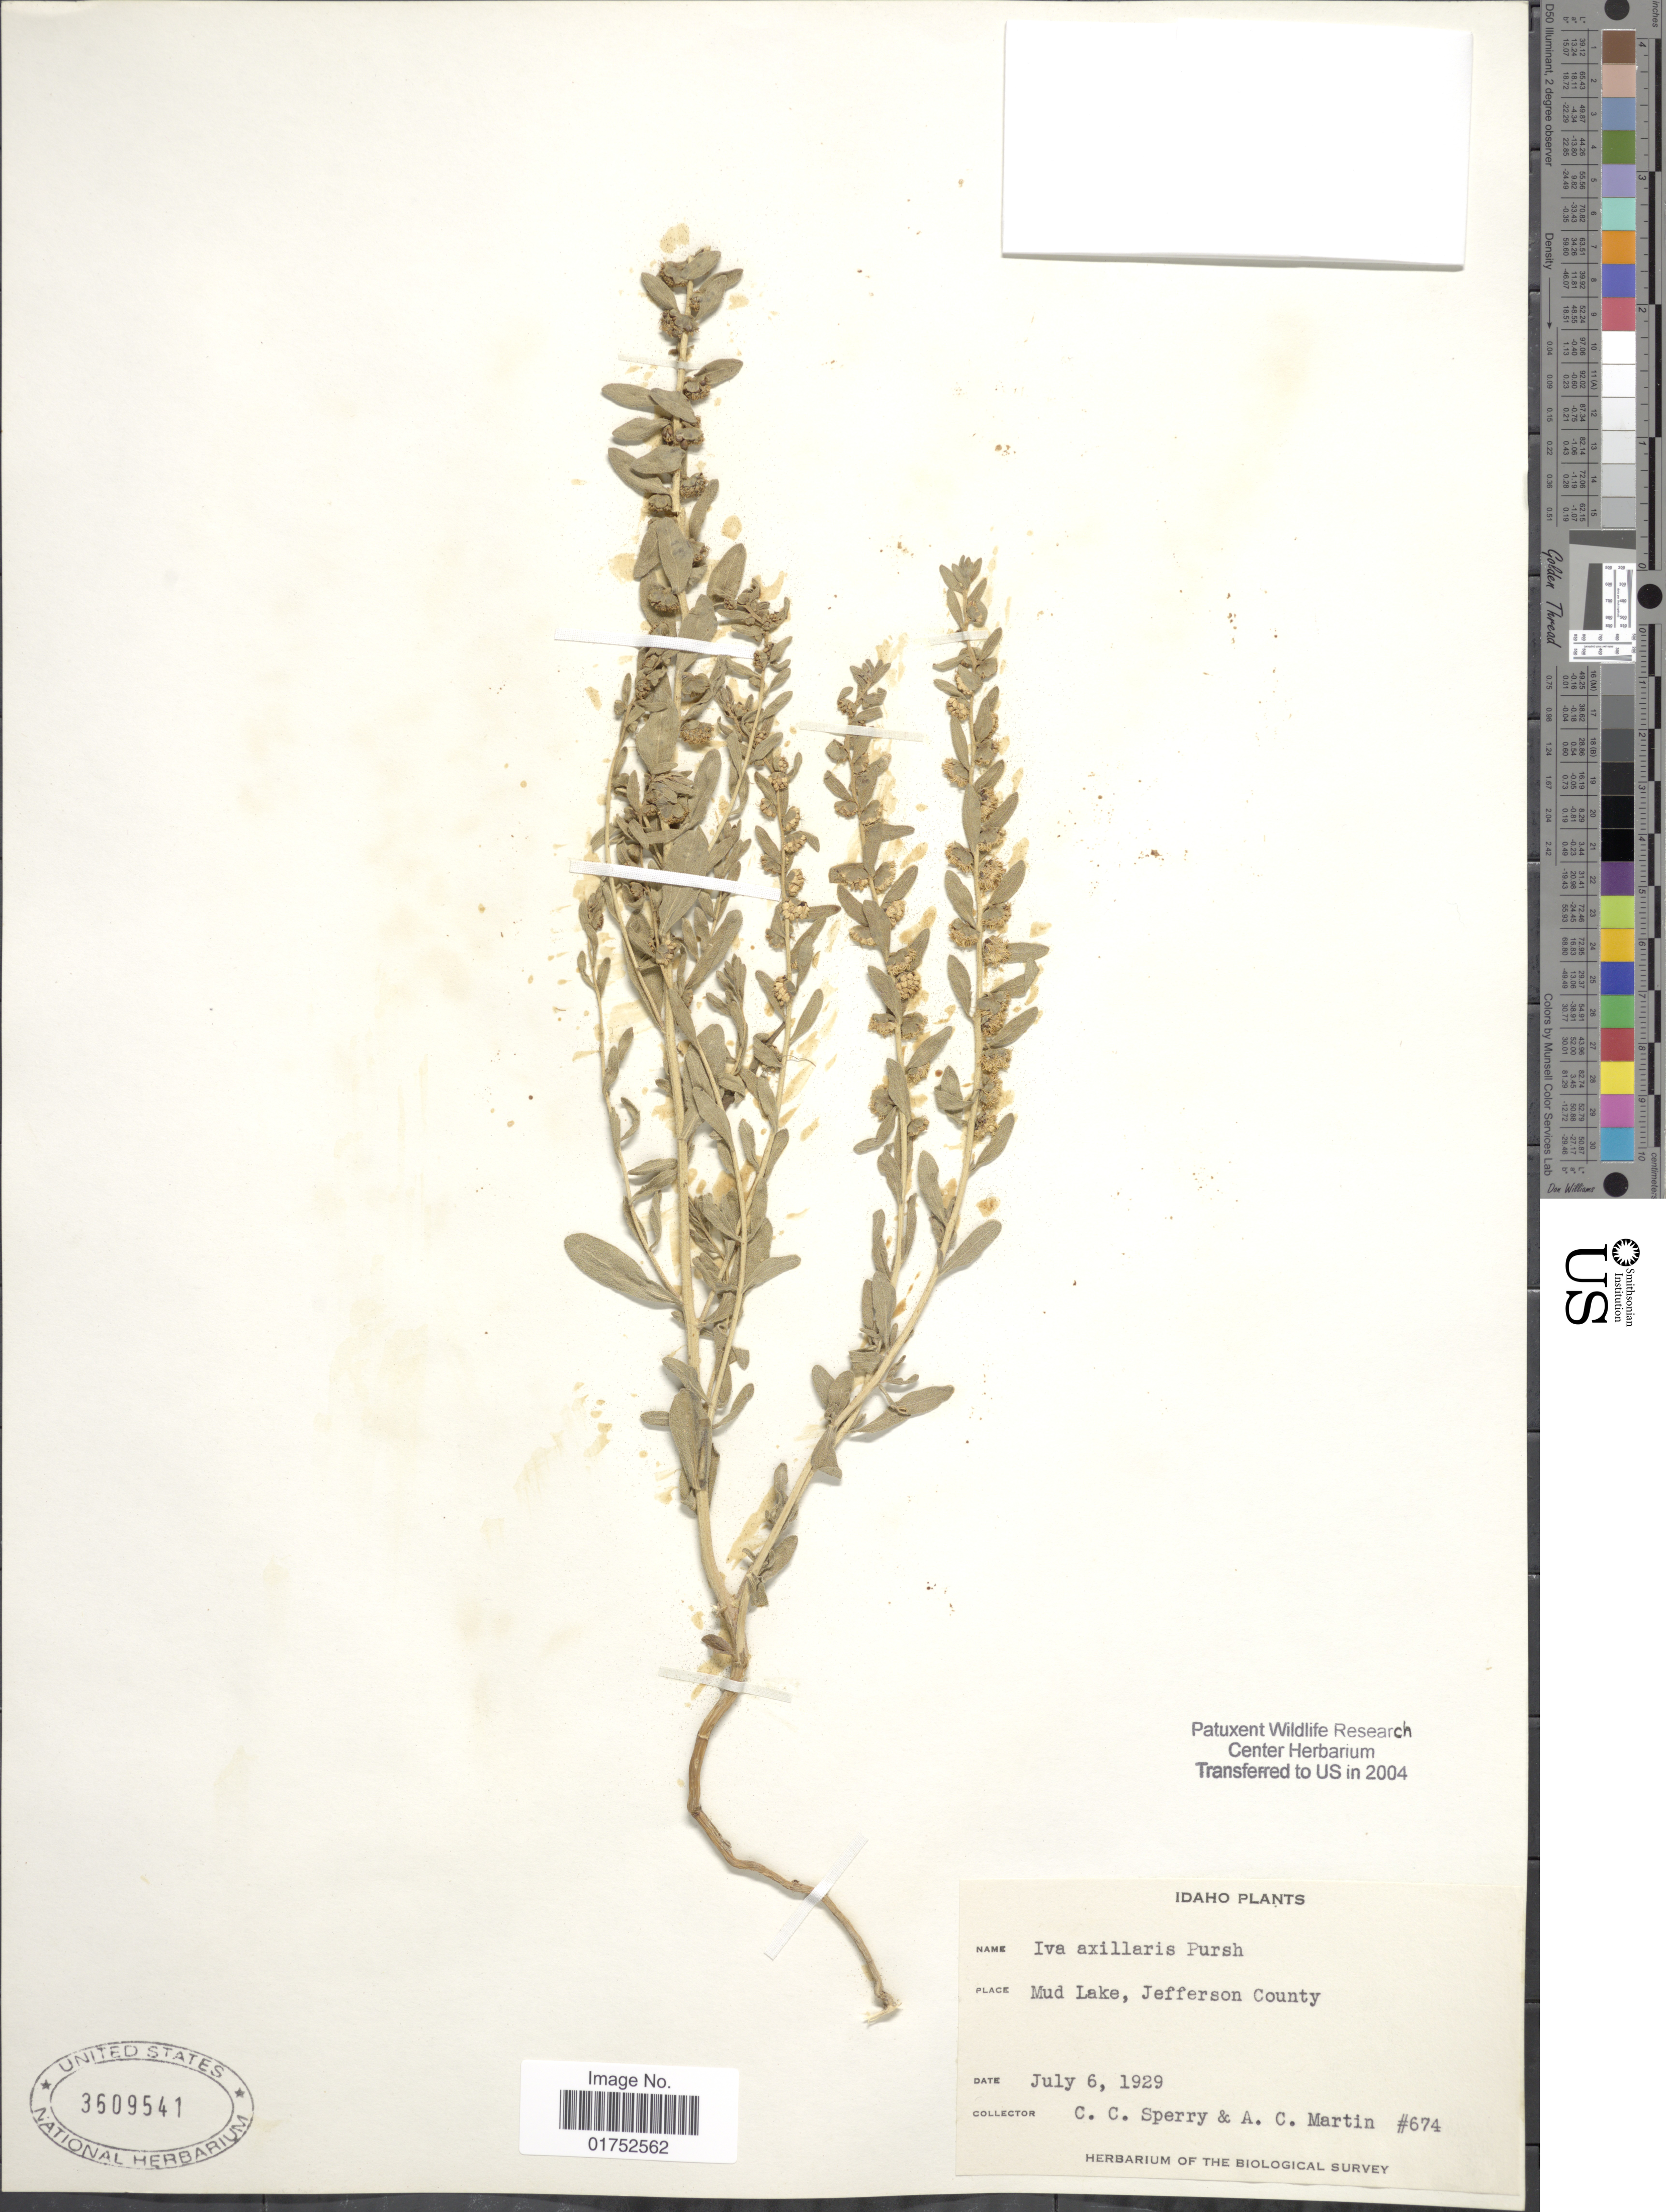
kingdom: Plantae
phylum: Tracheophyta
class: Magnoliopsida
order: Asterales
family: Asteraceae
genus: Iva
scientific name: Iva axillaris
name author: Pursh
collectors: C. C. Sperry & A. C. Martin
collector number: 674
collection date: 1929-07-06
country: United States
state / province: Idaho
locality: Mud Lake, Jefferson County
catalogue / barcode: US 3609541